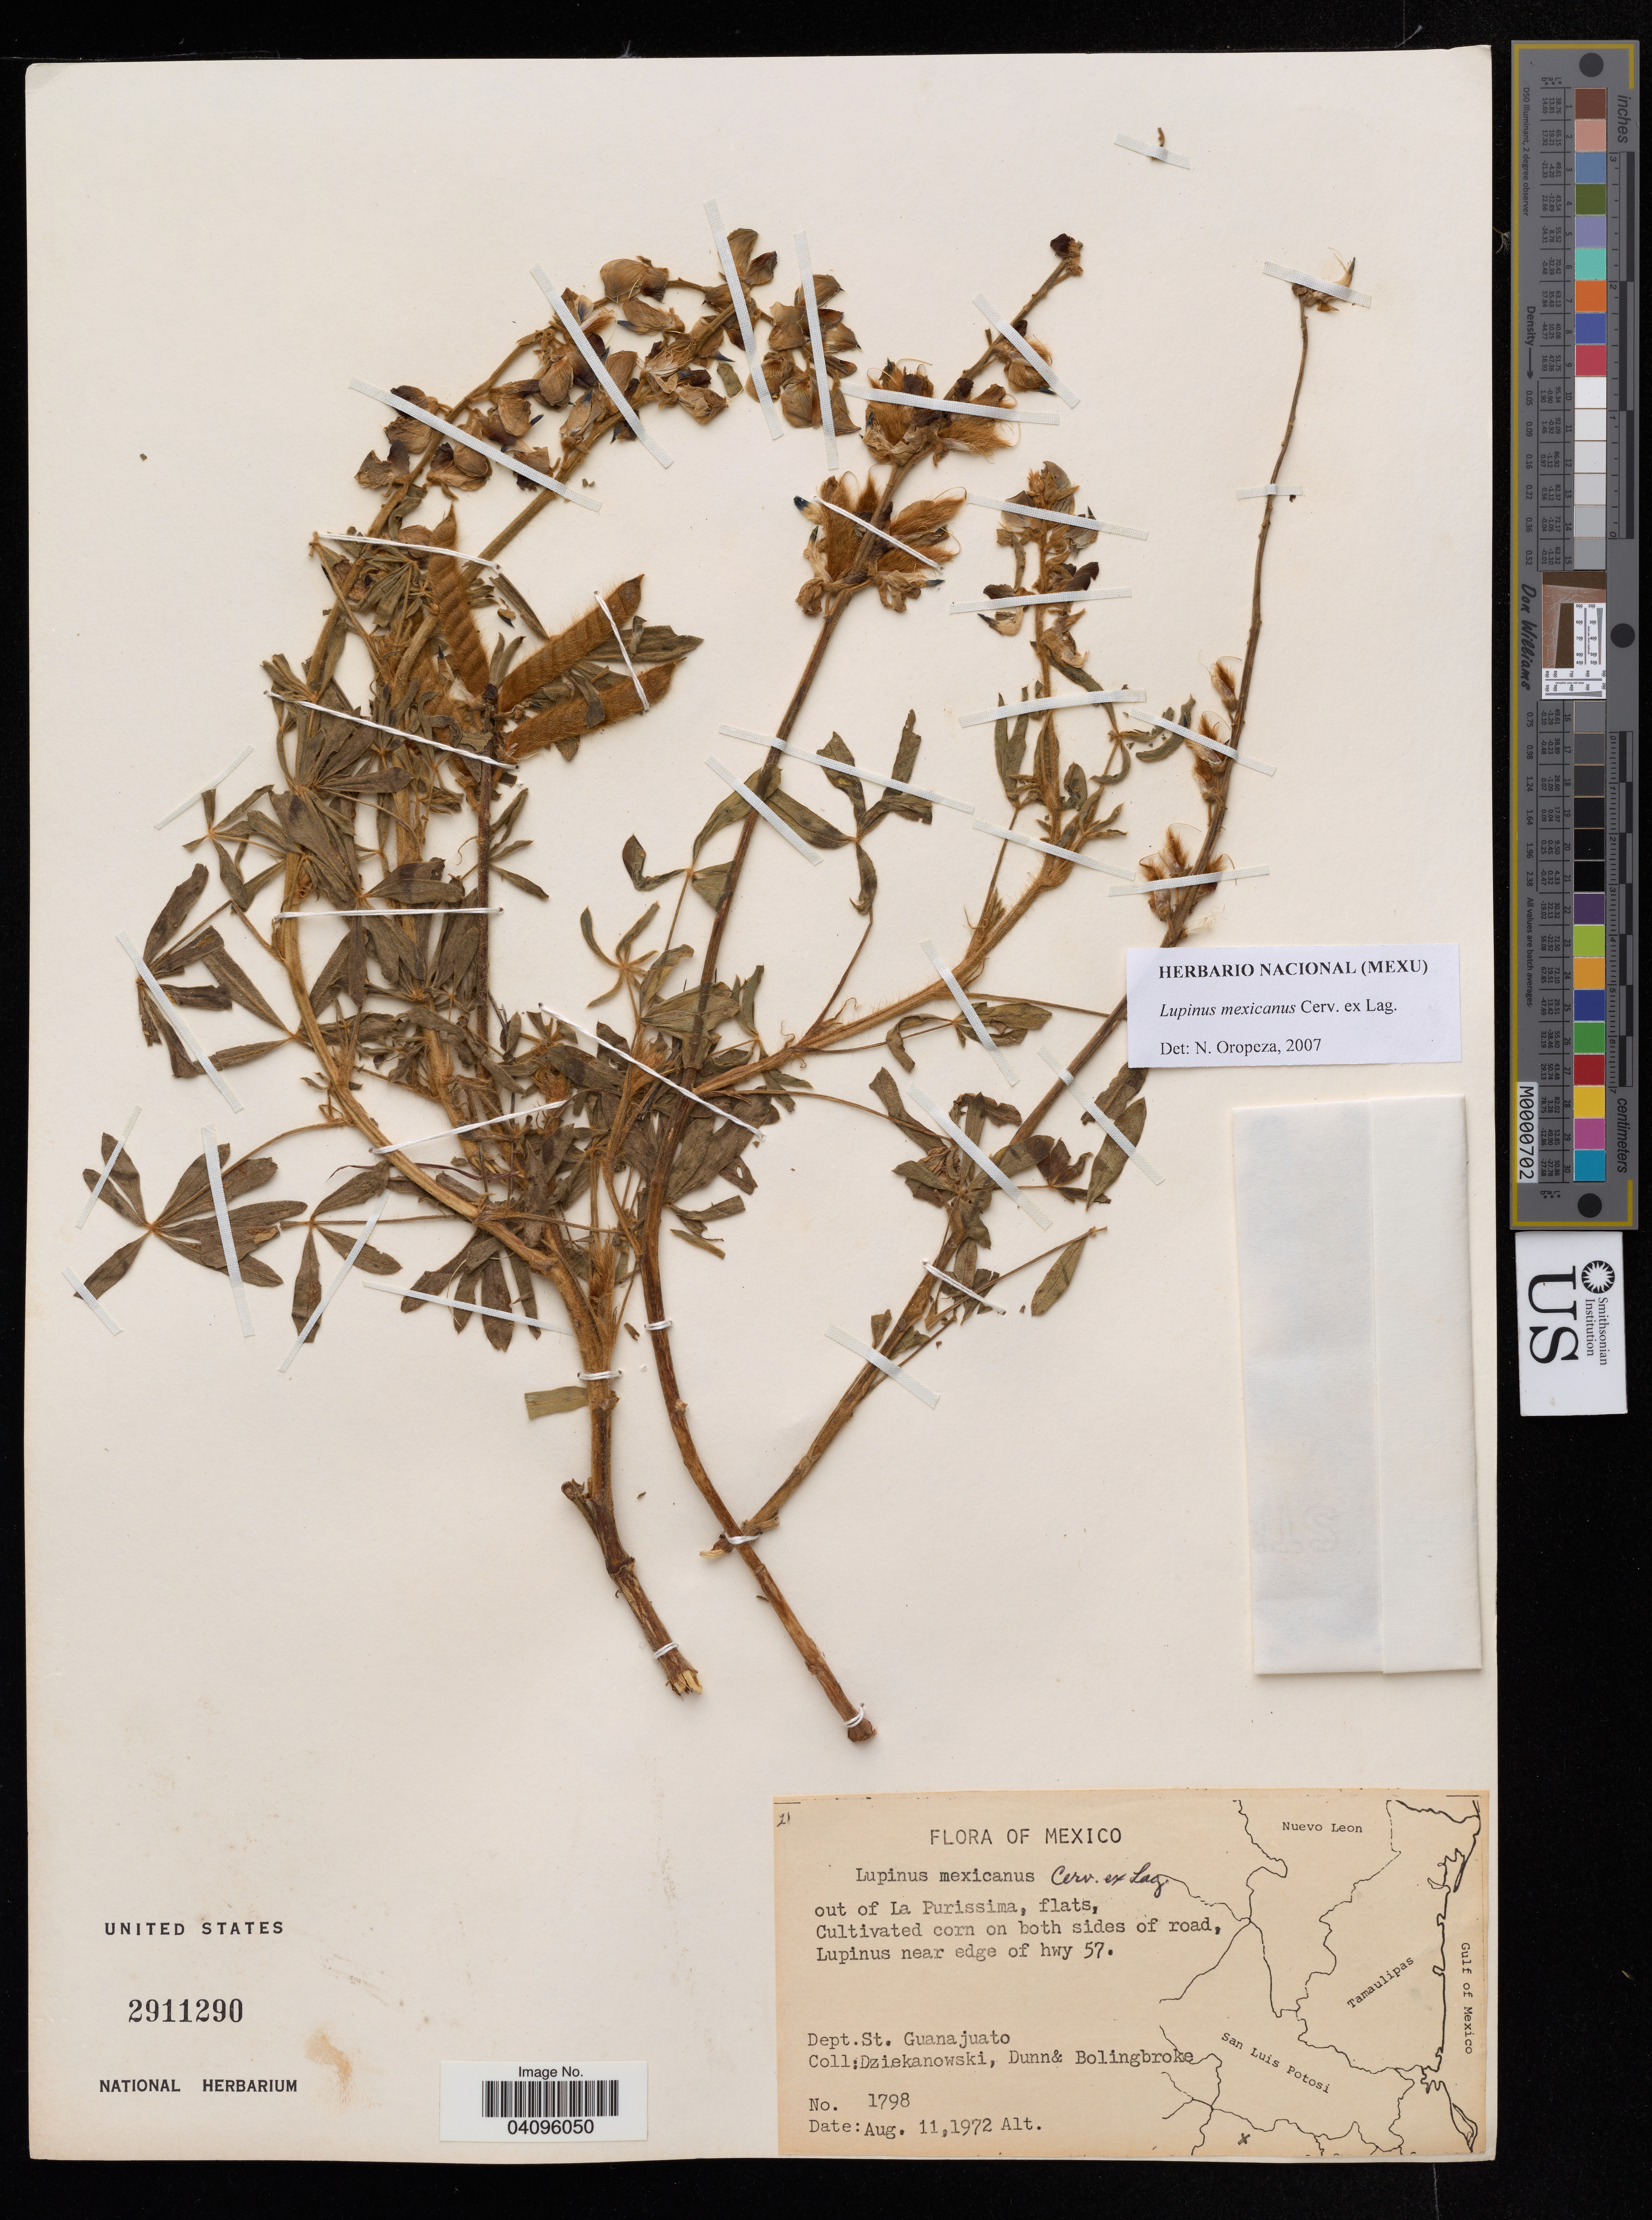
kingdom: Plantae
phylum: Tracheophyta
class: Magnoliopsida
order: Fabales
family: Fabaceae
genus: Lupinus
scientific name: Lupinus mexicanus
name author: Cerv. ex Lag.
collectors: Dziekanowski, -- Dunn & -. Bolingbroke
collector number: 1798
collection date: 1972-08-11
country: Mexico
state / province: Guanajuato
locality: Dept. St. Guanajuato. Out of La Purissima, flats, Cultivated corn on both sides of road, Lupinus near edge of hwy 57.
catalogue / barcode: US 2911290